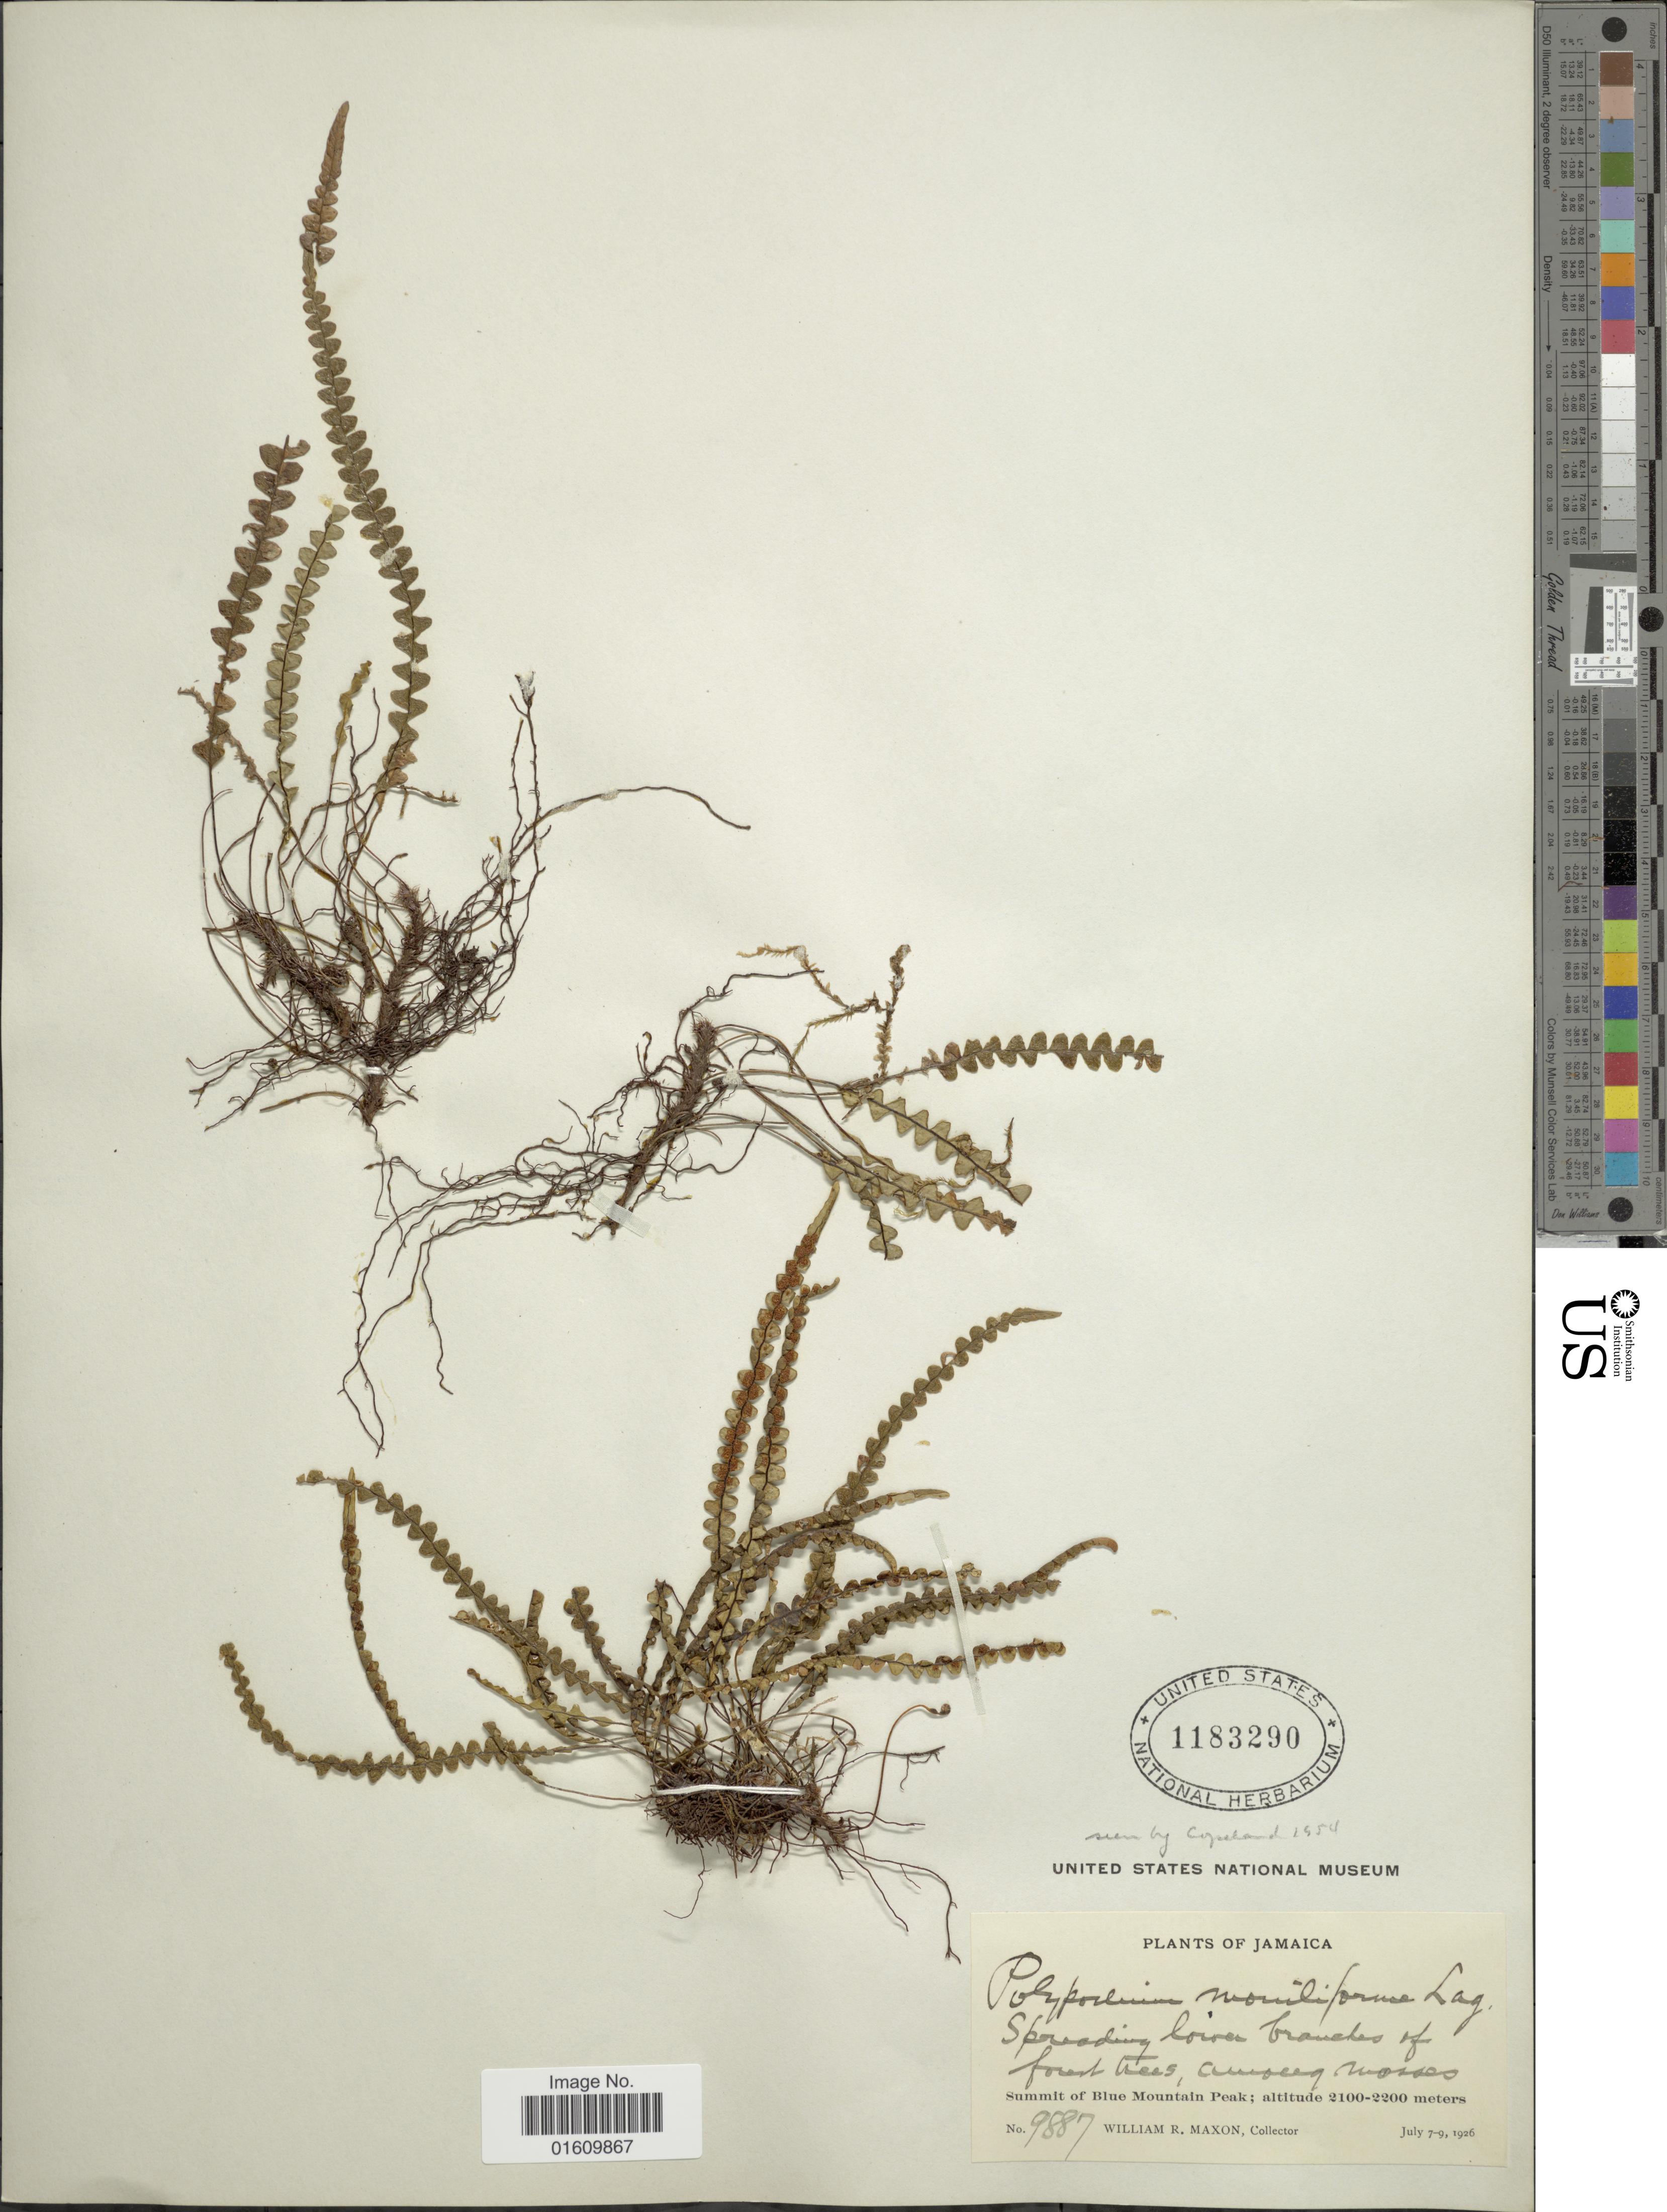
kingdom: Plantae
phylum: Tracheophyta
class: Polypodiopsida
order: Polypodiales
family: Polypodiaceae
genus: Melpomene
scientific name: Melpomene moniliformis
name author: (Lag. ex Sw.) A.R. Sm. & R.C. Moran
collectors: W. R. Maxon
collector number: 9887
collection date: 1926-07-07/1926-07-09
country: Jamaica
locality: Summit of Blue Mountain Peak.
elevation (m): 2100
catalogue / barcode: US 1183290